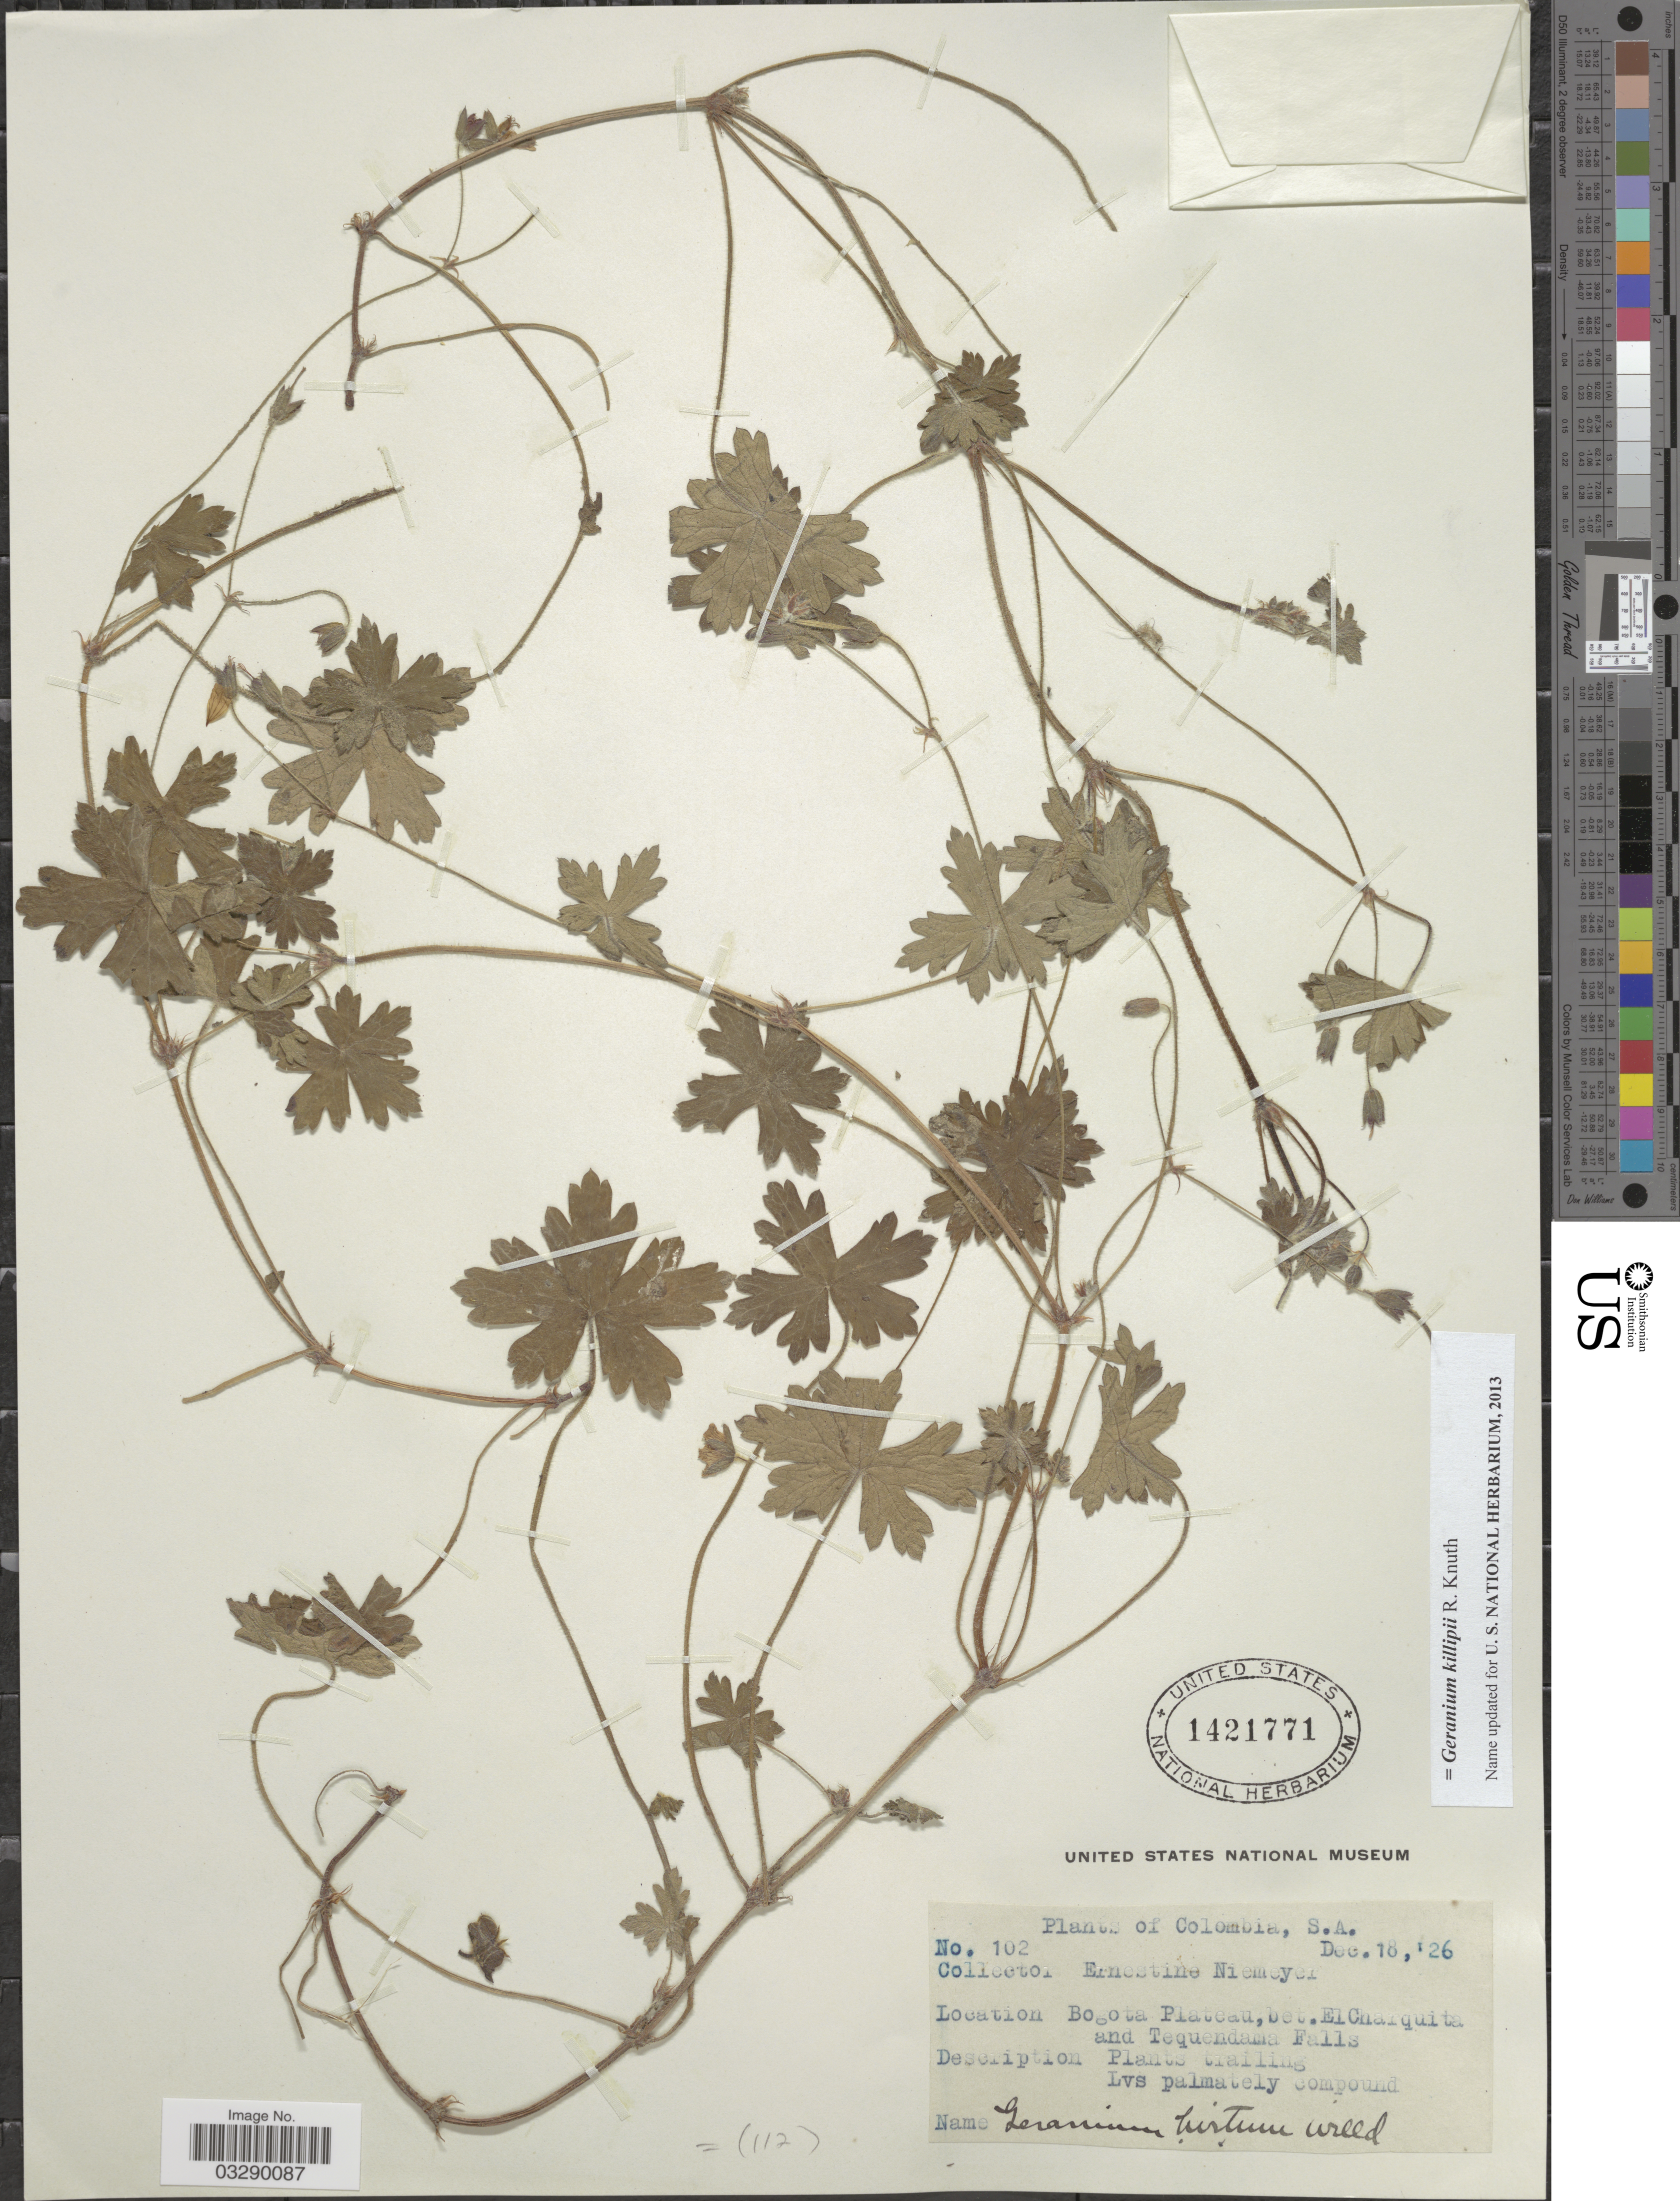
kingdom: Plantae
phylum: Tracheophyta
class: Magnoliopsida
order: Geraniales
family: Geraniaceae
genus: Geranium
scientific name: Geranium killipii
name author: R. Knuth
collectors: E. H. Niemeyer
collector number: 102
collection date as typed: Transcribed d/m/y: 18/12/26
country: Colombia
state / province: Bogota D.C.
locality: Bogota Plateau, bet. El Charquita and Tequendama Falls.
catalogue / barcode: US 1421771